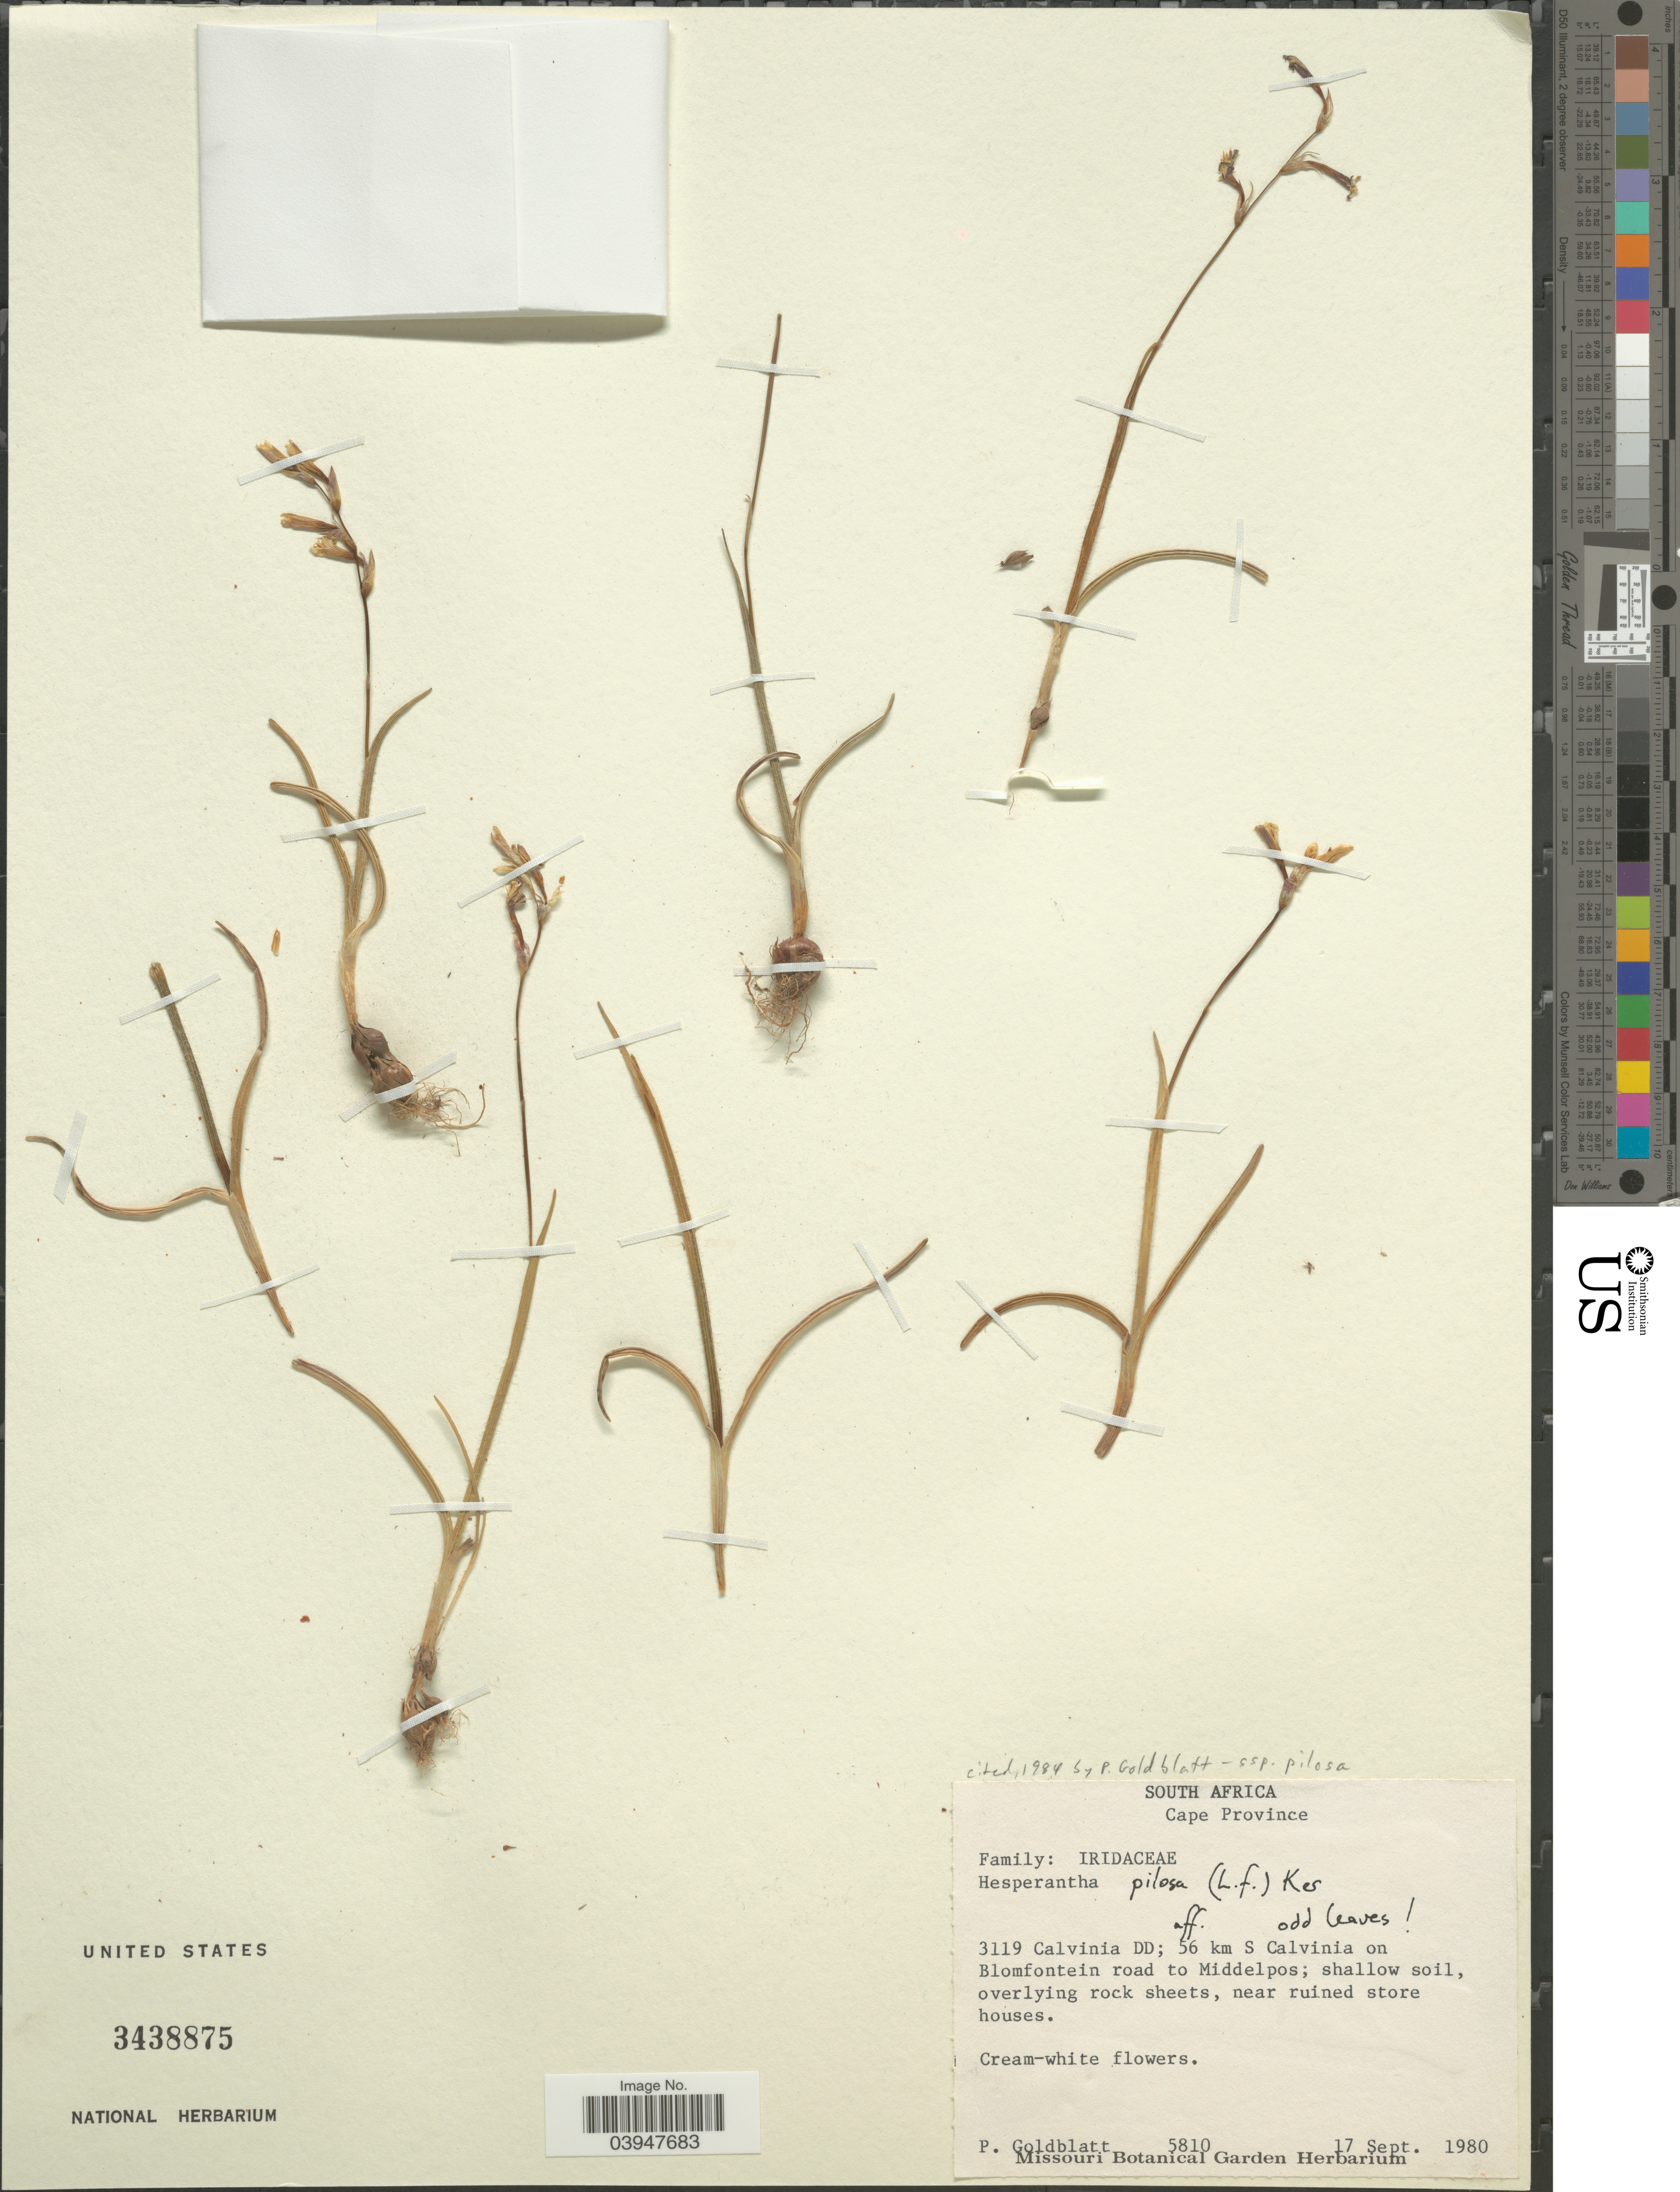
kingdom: Plantae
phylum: Tracheophyta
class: Liliopsida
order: Asparagales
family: Iridaceae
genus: Hesperantha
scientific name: Hesperantha pilosa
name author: (L. f.) Ker Gawl.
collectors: P. Goldblatt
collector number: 5810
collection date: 1980-09-17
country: South Africa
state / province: Northern Cape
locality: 3119 Calvinia DD; 56 km S Calvinia on Blomfontein road to Middelpos.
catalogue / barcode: US 3438875